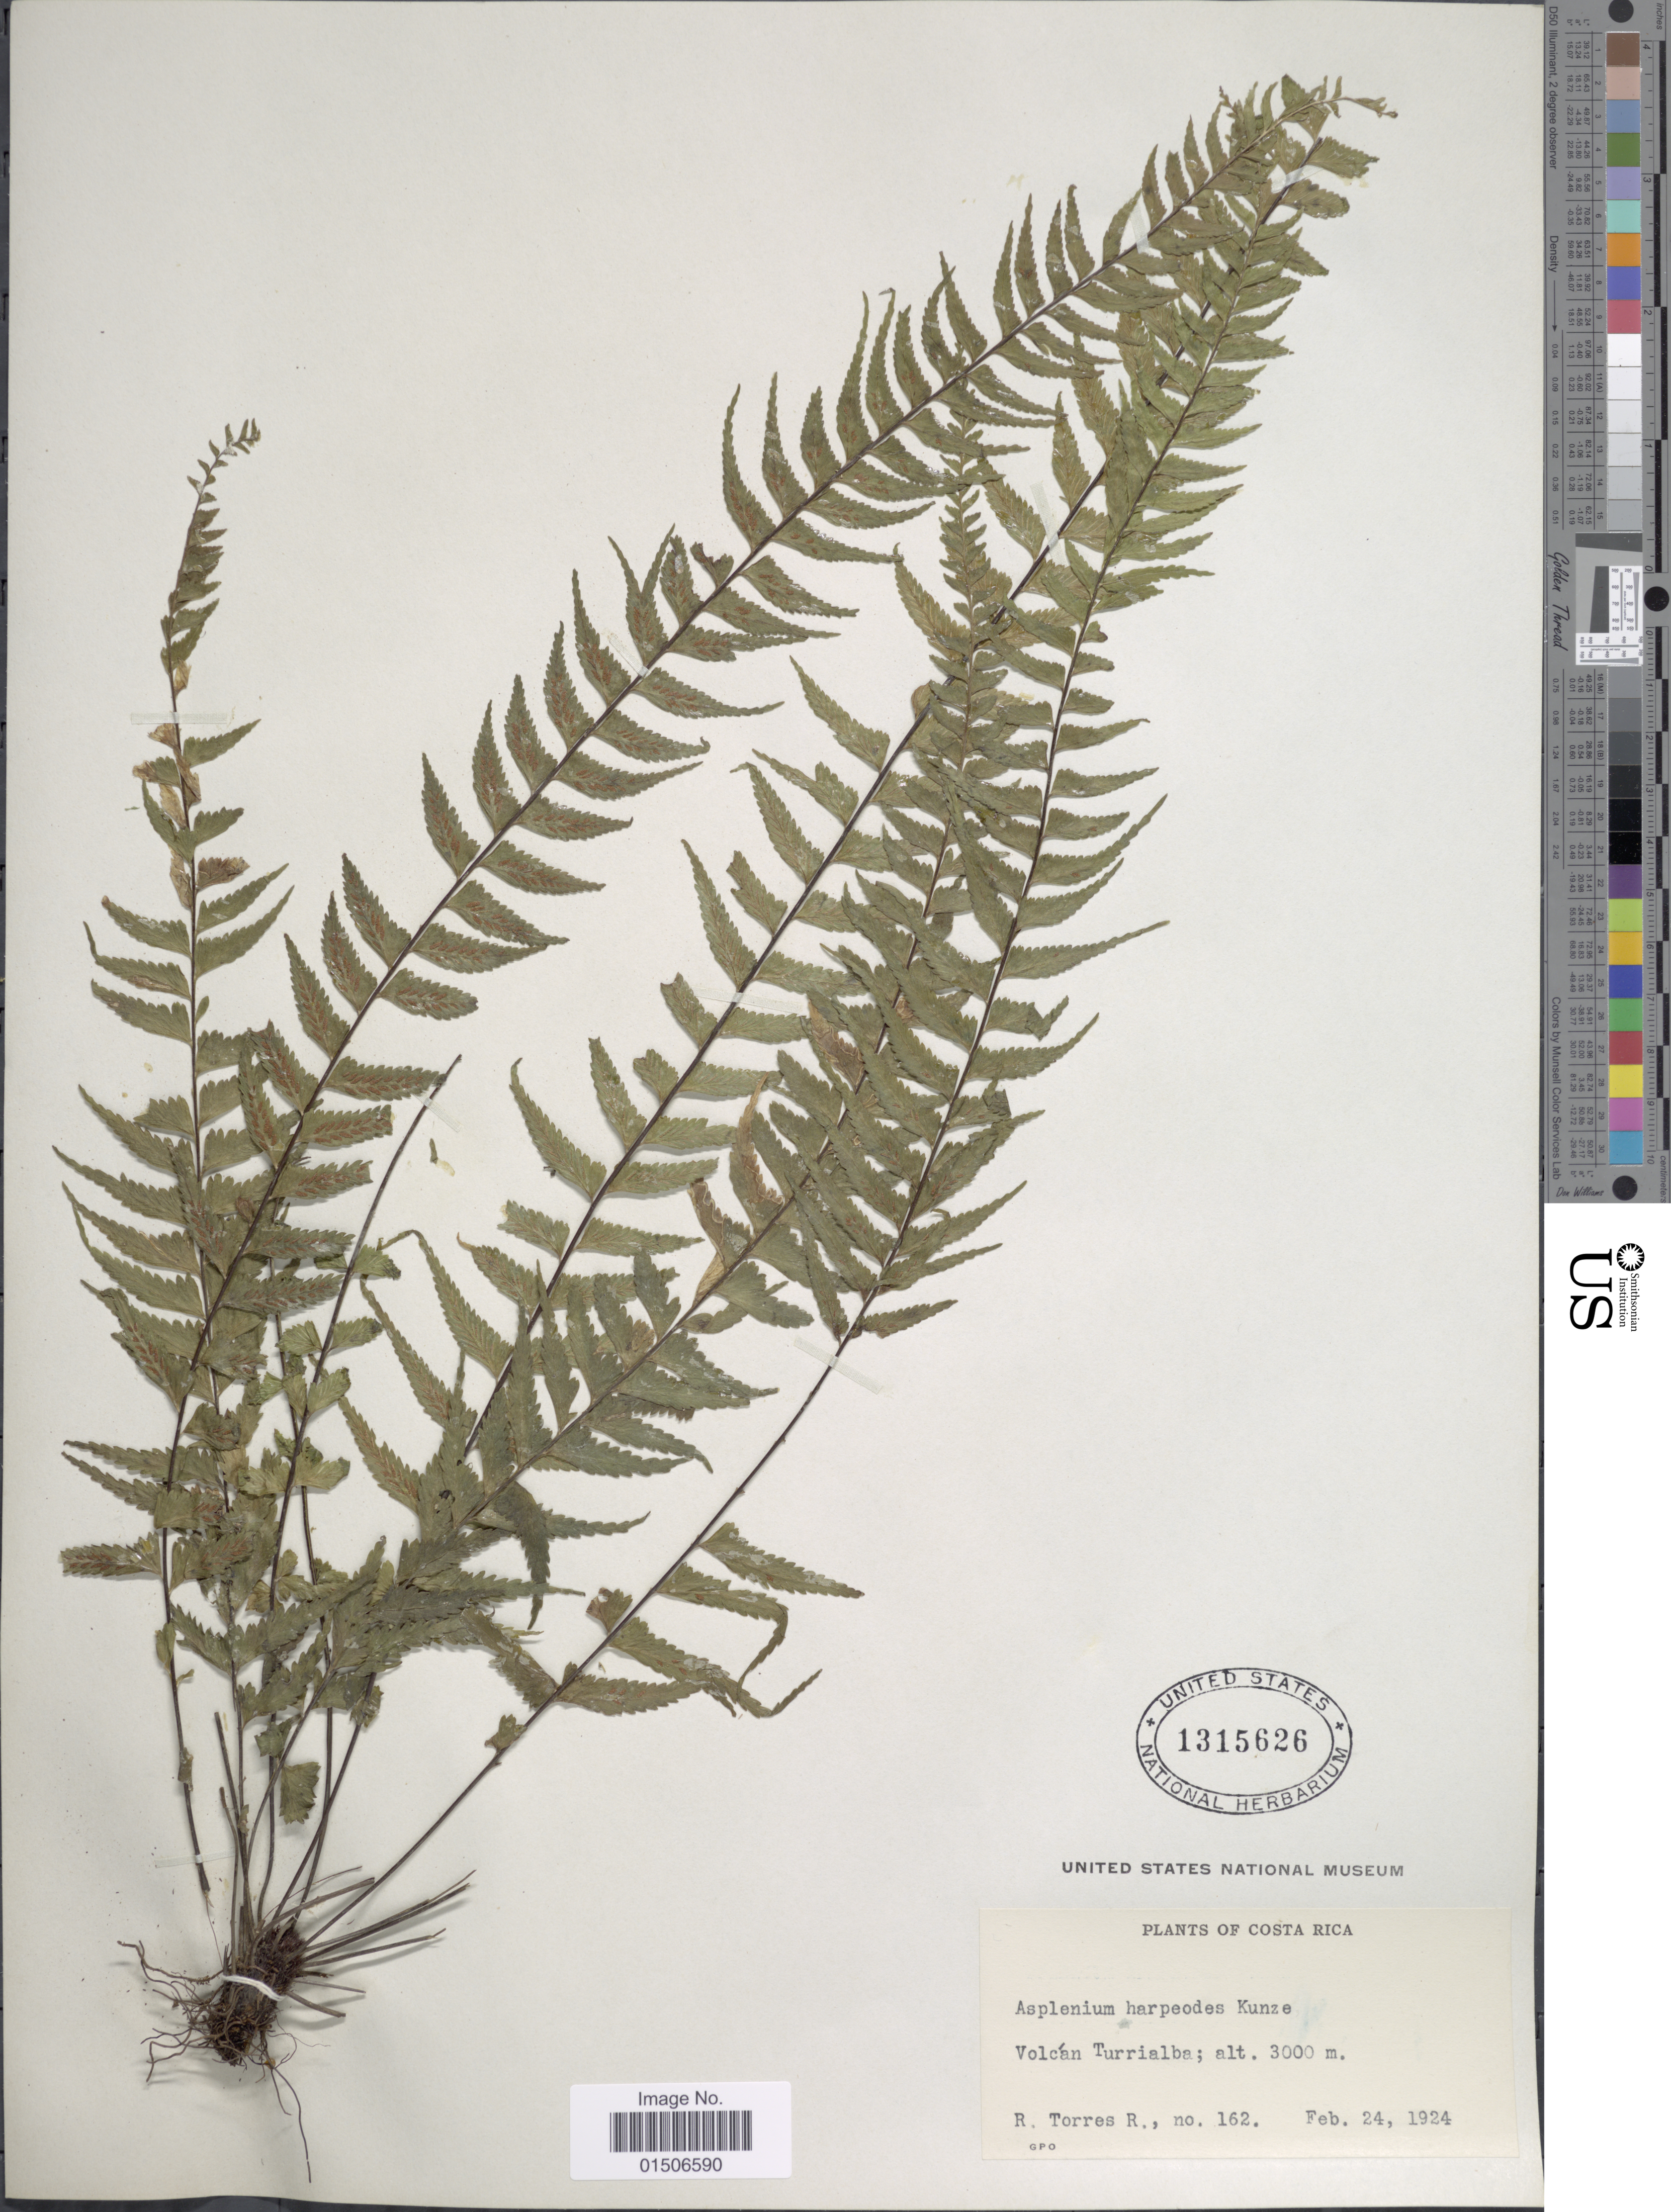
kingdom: Plantae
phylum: Tracheophyta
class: Polypodiopsida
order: Polypodiales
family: Aspleniaceae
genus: Asplenium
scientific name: Asplenium harpeodes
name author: Kunze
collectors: R. Torres R.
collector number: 162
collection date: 1924-02-24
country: Costa Rica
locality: Volcán Turrialba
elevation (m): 3000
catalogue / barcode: US 1315626